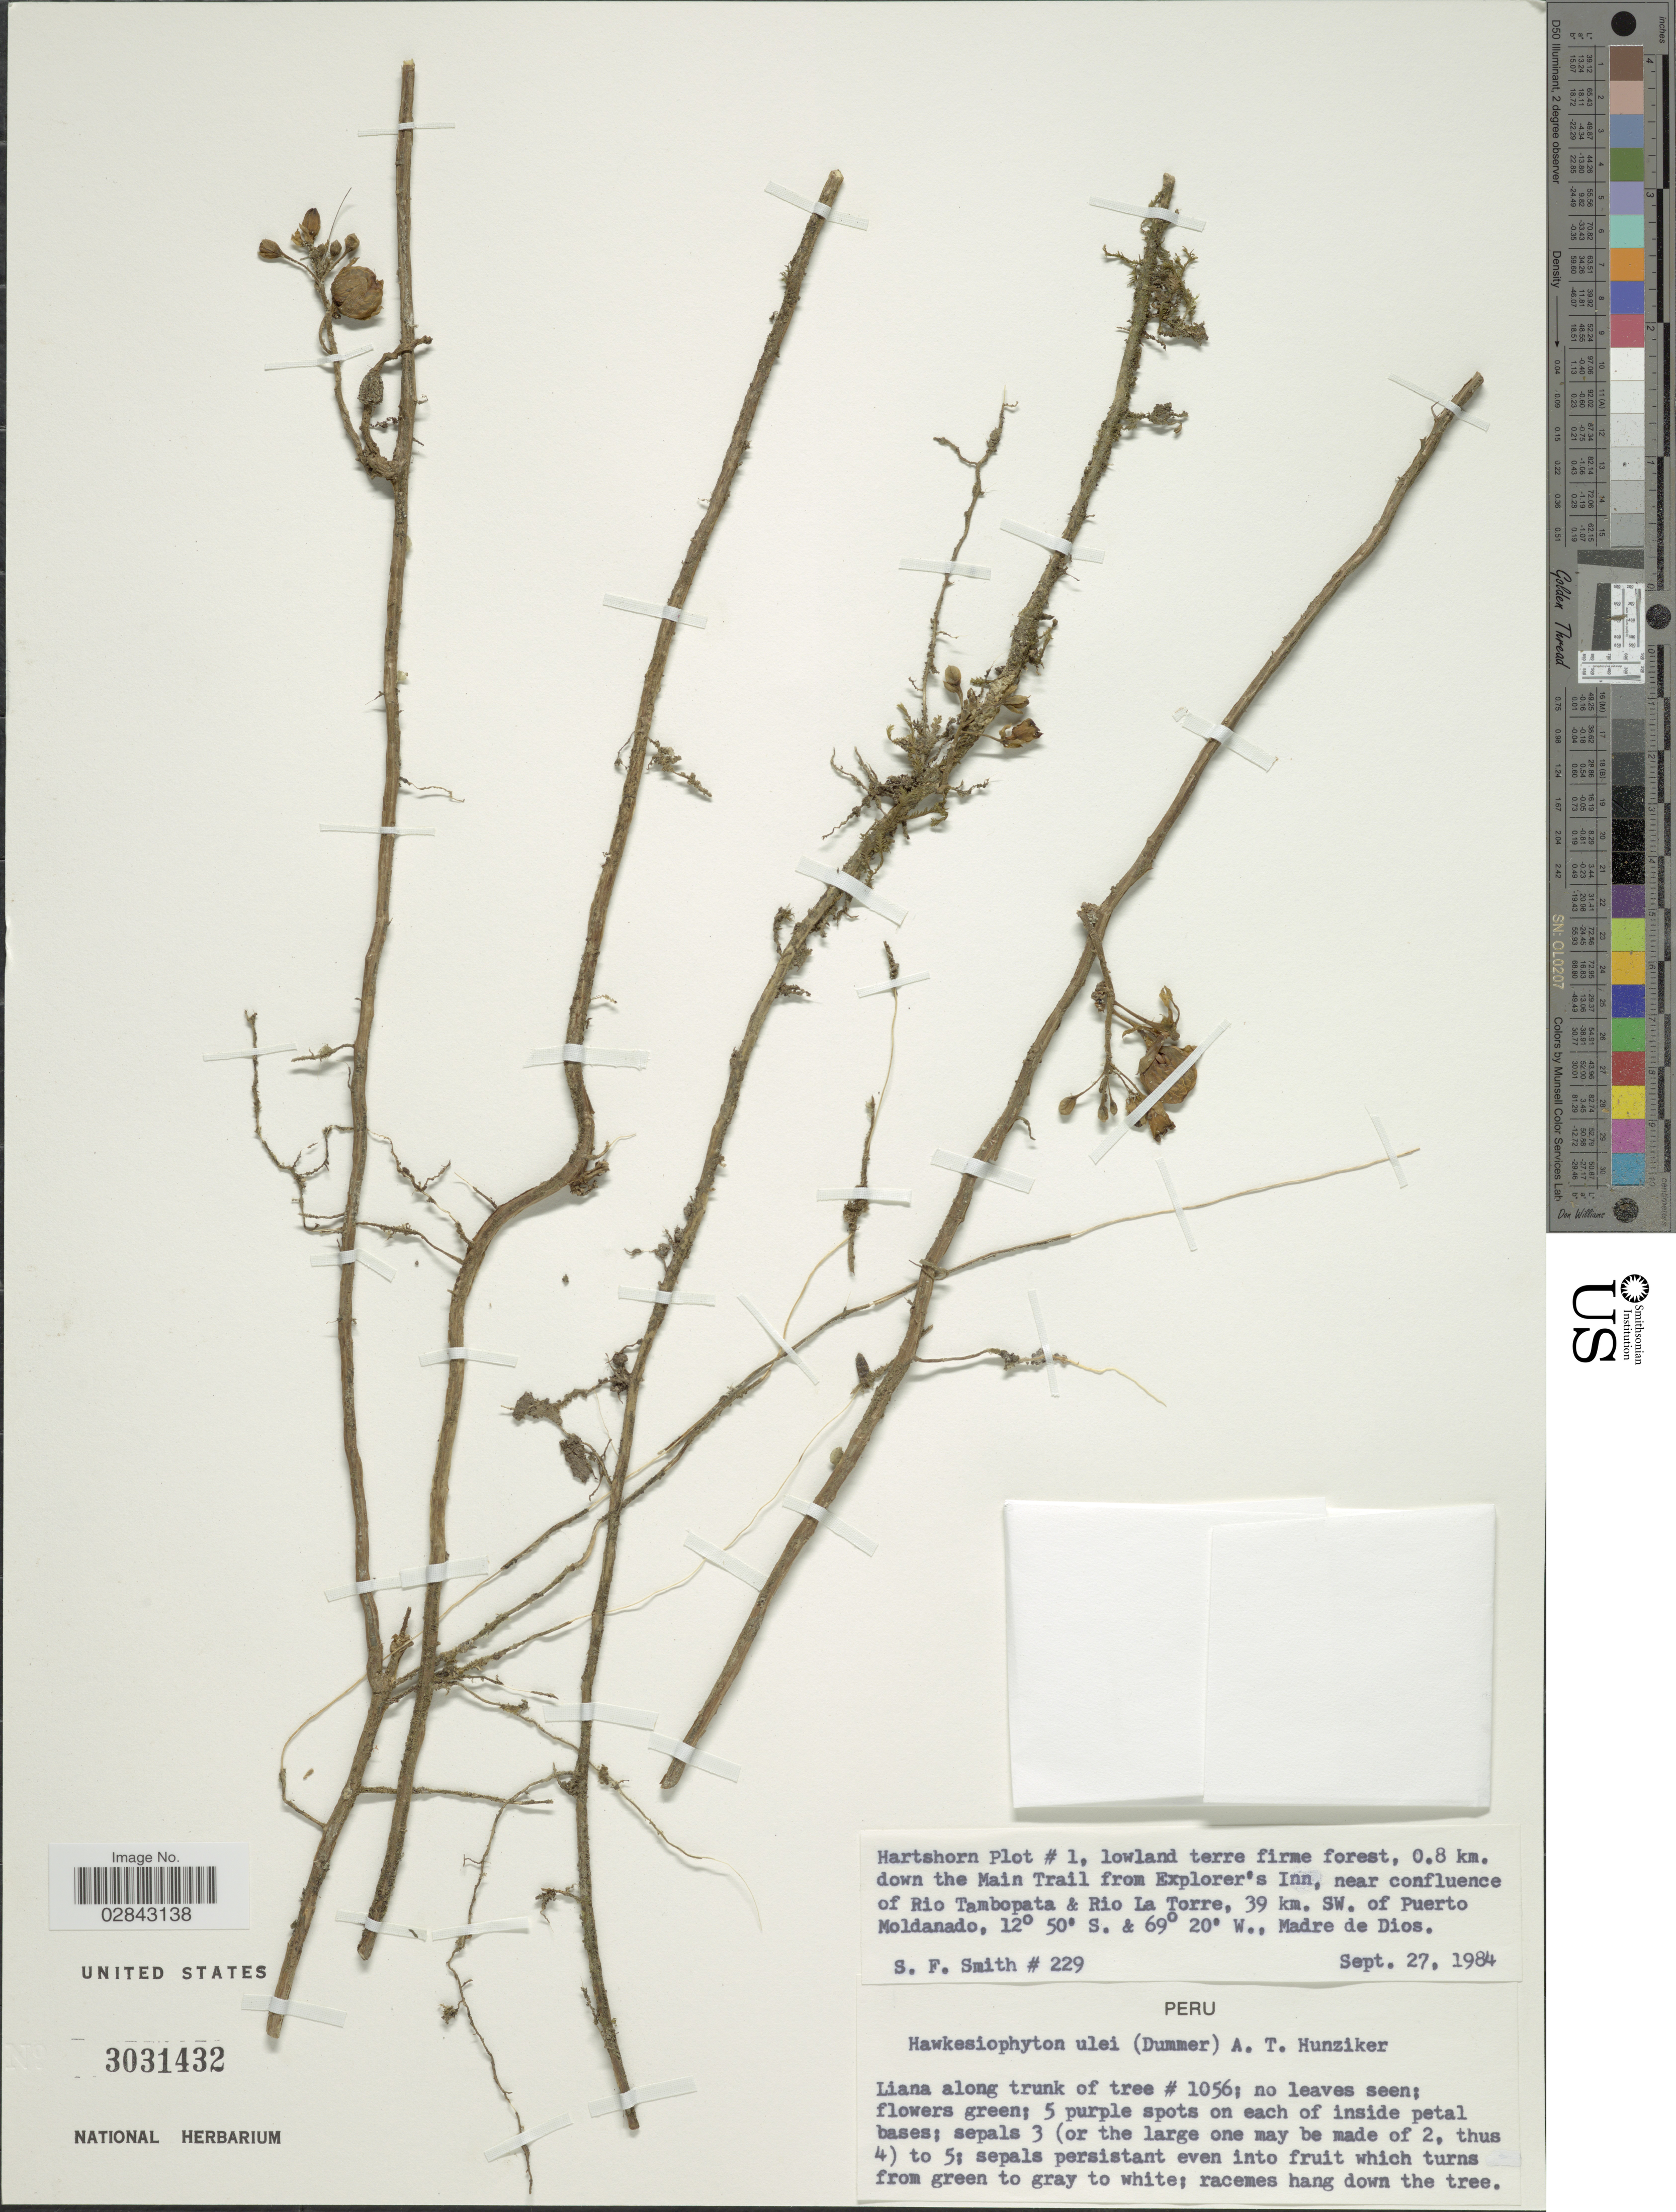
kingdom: Plantae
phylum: Tracheophyta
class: Magnoliopsida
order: Solanales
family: Solanaceae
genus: Hawkesiophyton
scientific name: Hawkesiophyton ulei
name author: (Dammer) Hunz.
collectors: S.F. Smith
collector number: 229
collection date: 1984-09-27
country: Peru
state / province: Madre de Dios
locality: Hartshorn Plot # 1, 0.8 km. down the Main Trail from Explorer's Inn, near confluence of Rio Tambopata & Rio La Torre, 39 km. SW. of Puerto Moldanado.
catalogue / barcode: US 3031432